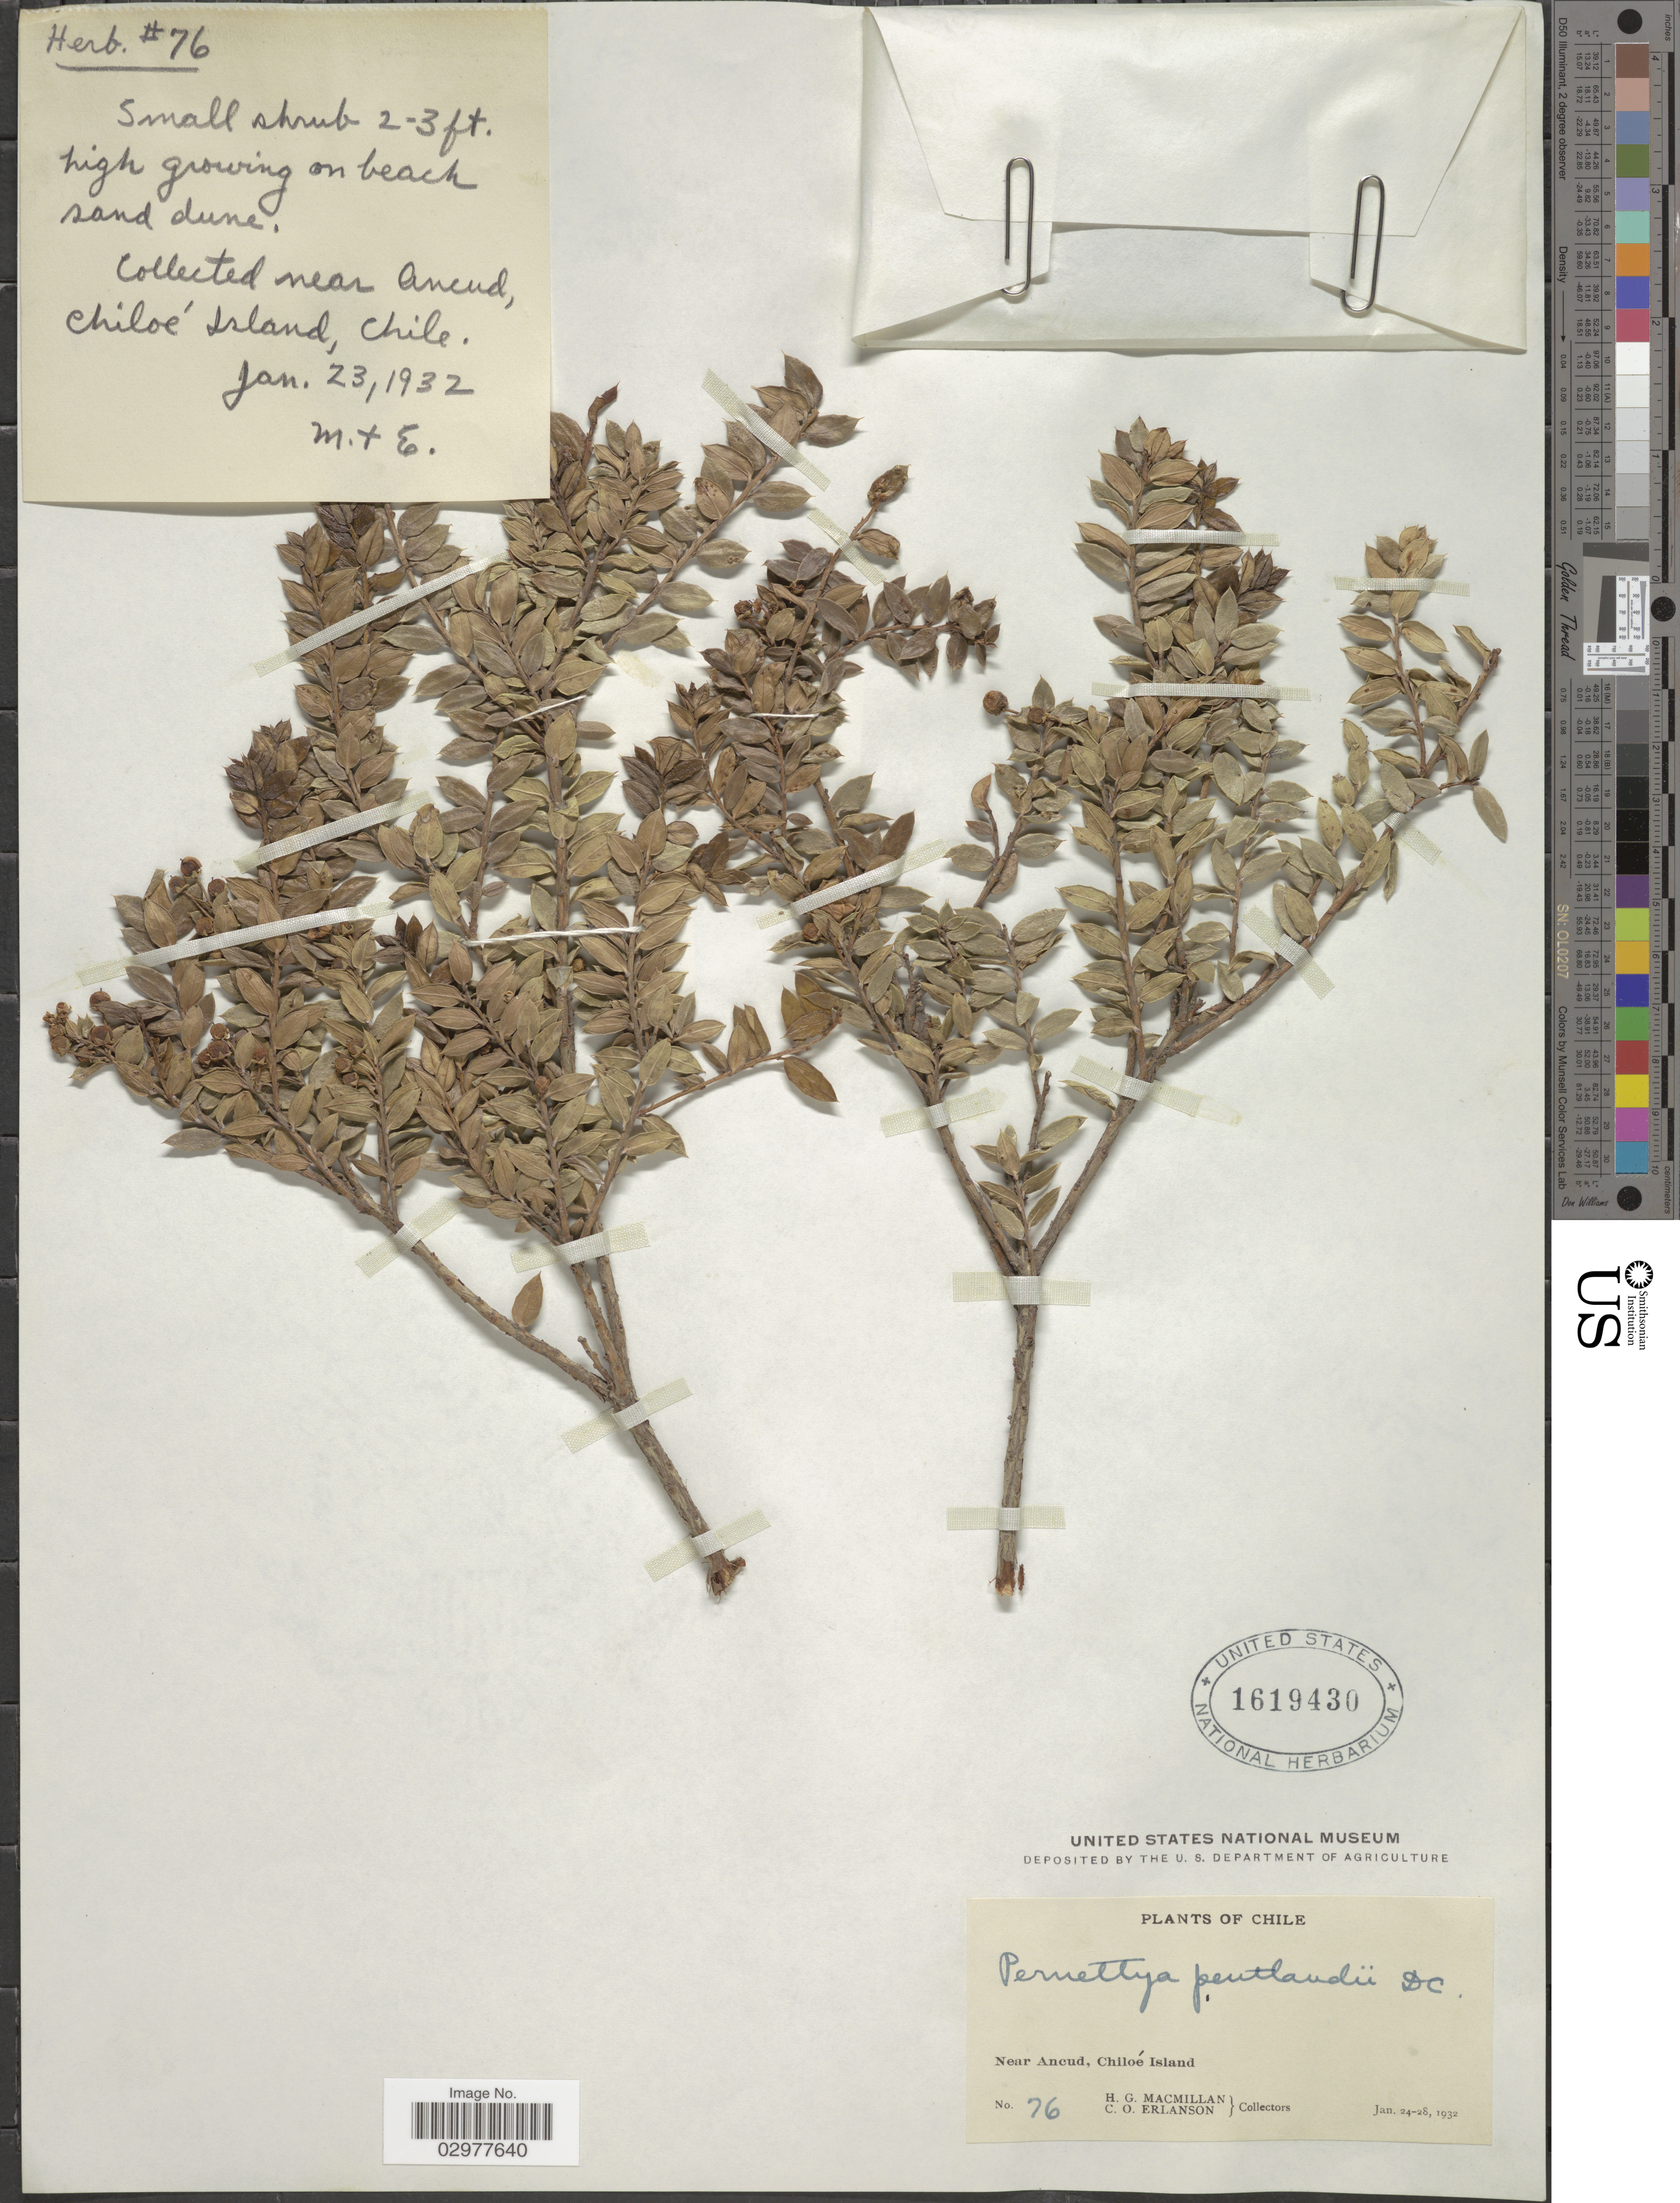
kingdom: Plantae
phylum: Tracheophyta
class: Magnoliopsida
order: Ericales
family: Ericaceae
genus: Pernettya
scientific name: Pernettya poeppigii var. poeppigii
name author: (DC.) Klotzsch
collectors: H. MacMillan & C. O. Erlanson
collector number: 76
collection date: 1932-01-23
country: Chile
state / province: Arica y Parinacota (XV)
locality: Near Ancud, Chiloé Island,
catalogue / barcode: US 1619430